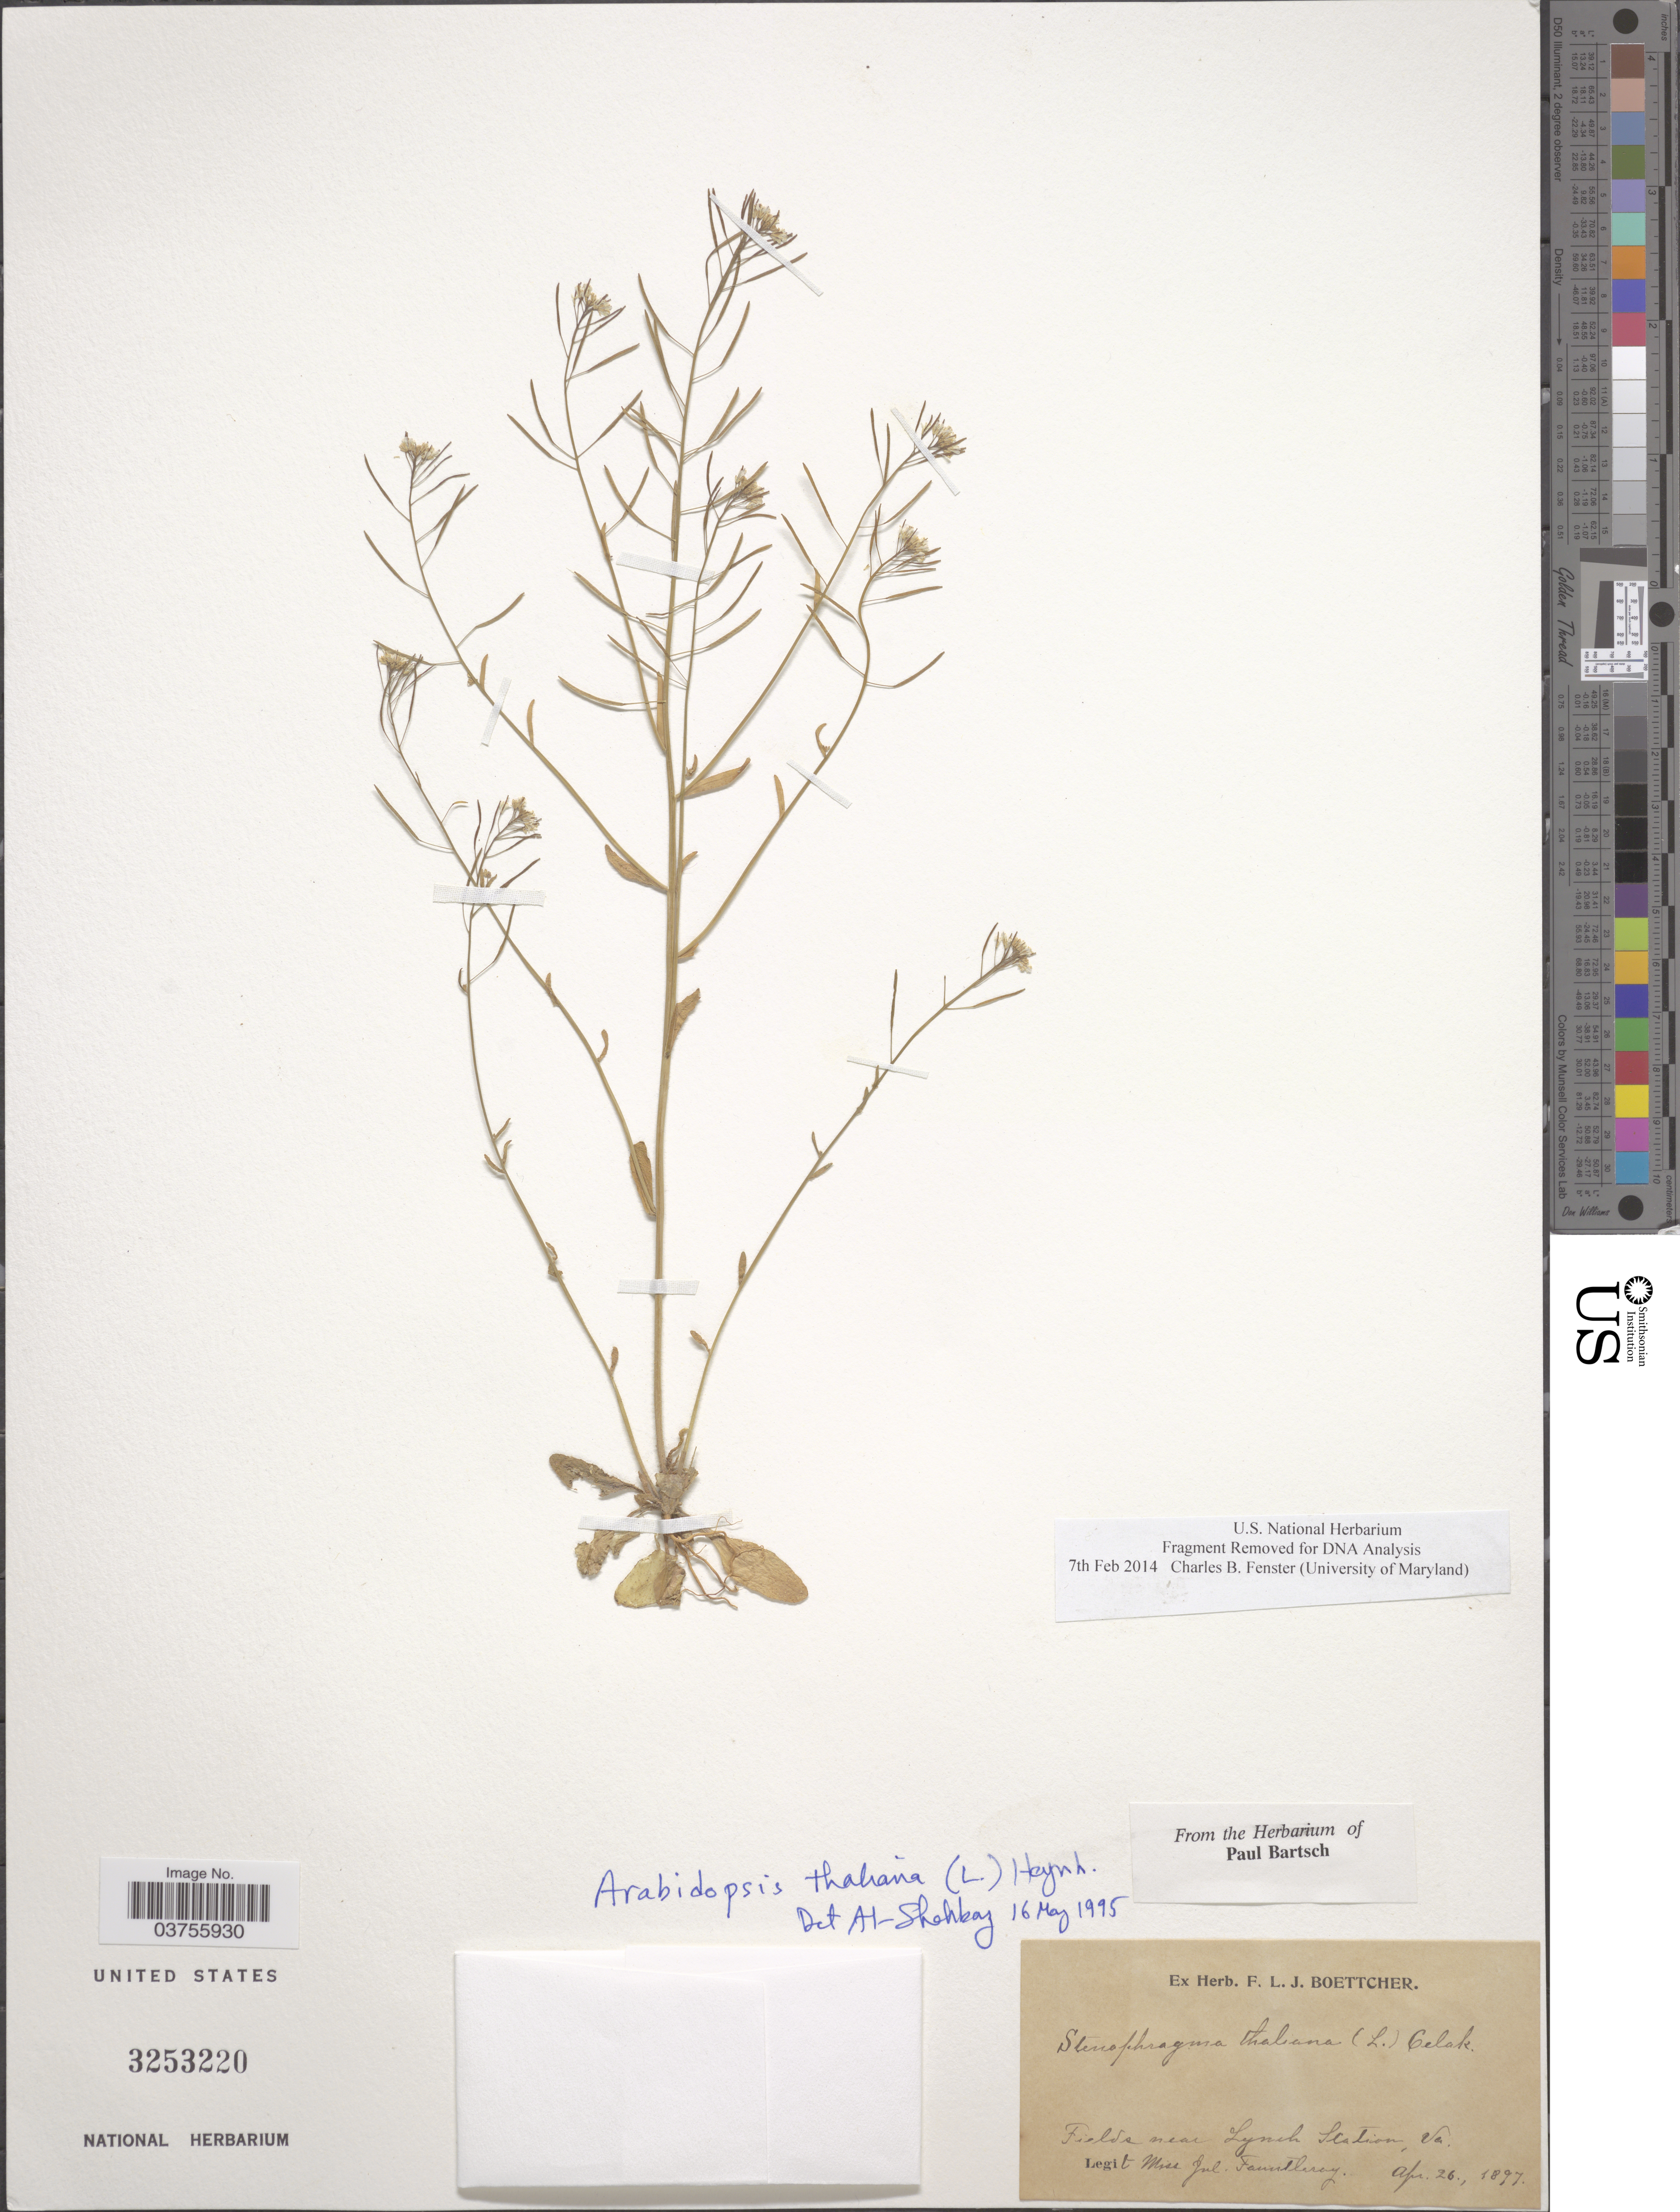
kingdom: Plantae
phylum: Tracheophyta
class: Magnoliopsida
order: Brassicales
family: Brassicaceae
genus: Arabidopsis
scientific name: Arabidopsis thaliana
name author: (L.) Heynh.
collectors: J. Fauntleroy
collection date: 1897-04-26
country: United States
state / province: Virginia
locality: Fields near Lynch Station.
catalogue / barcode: US 3253220